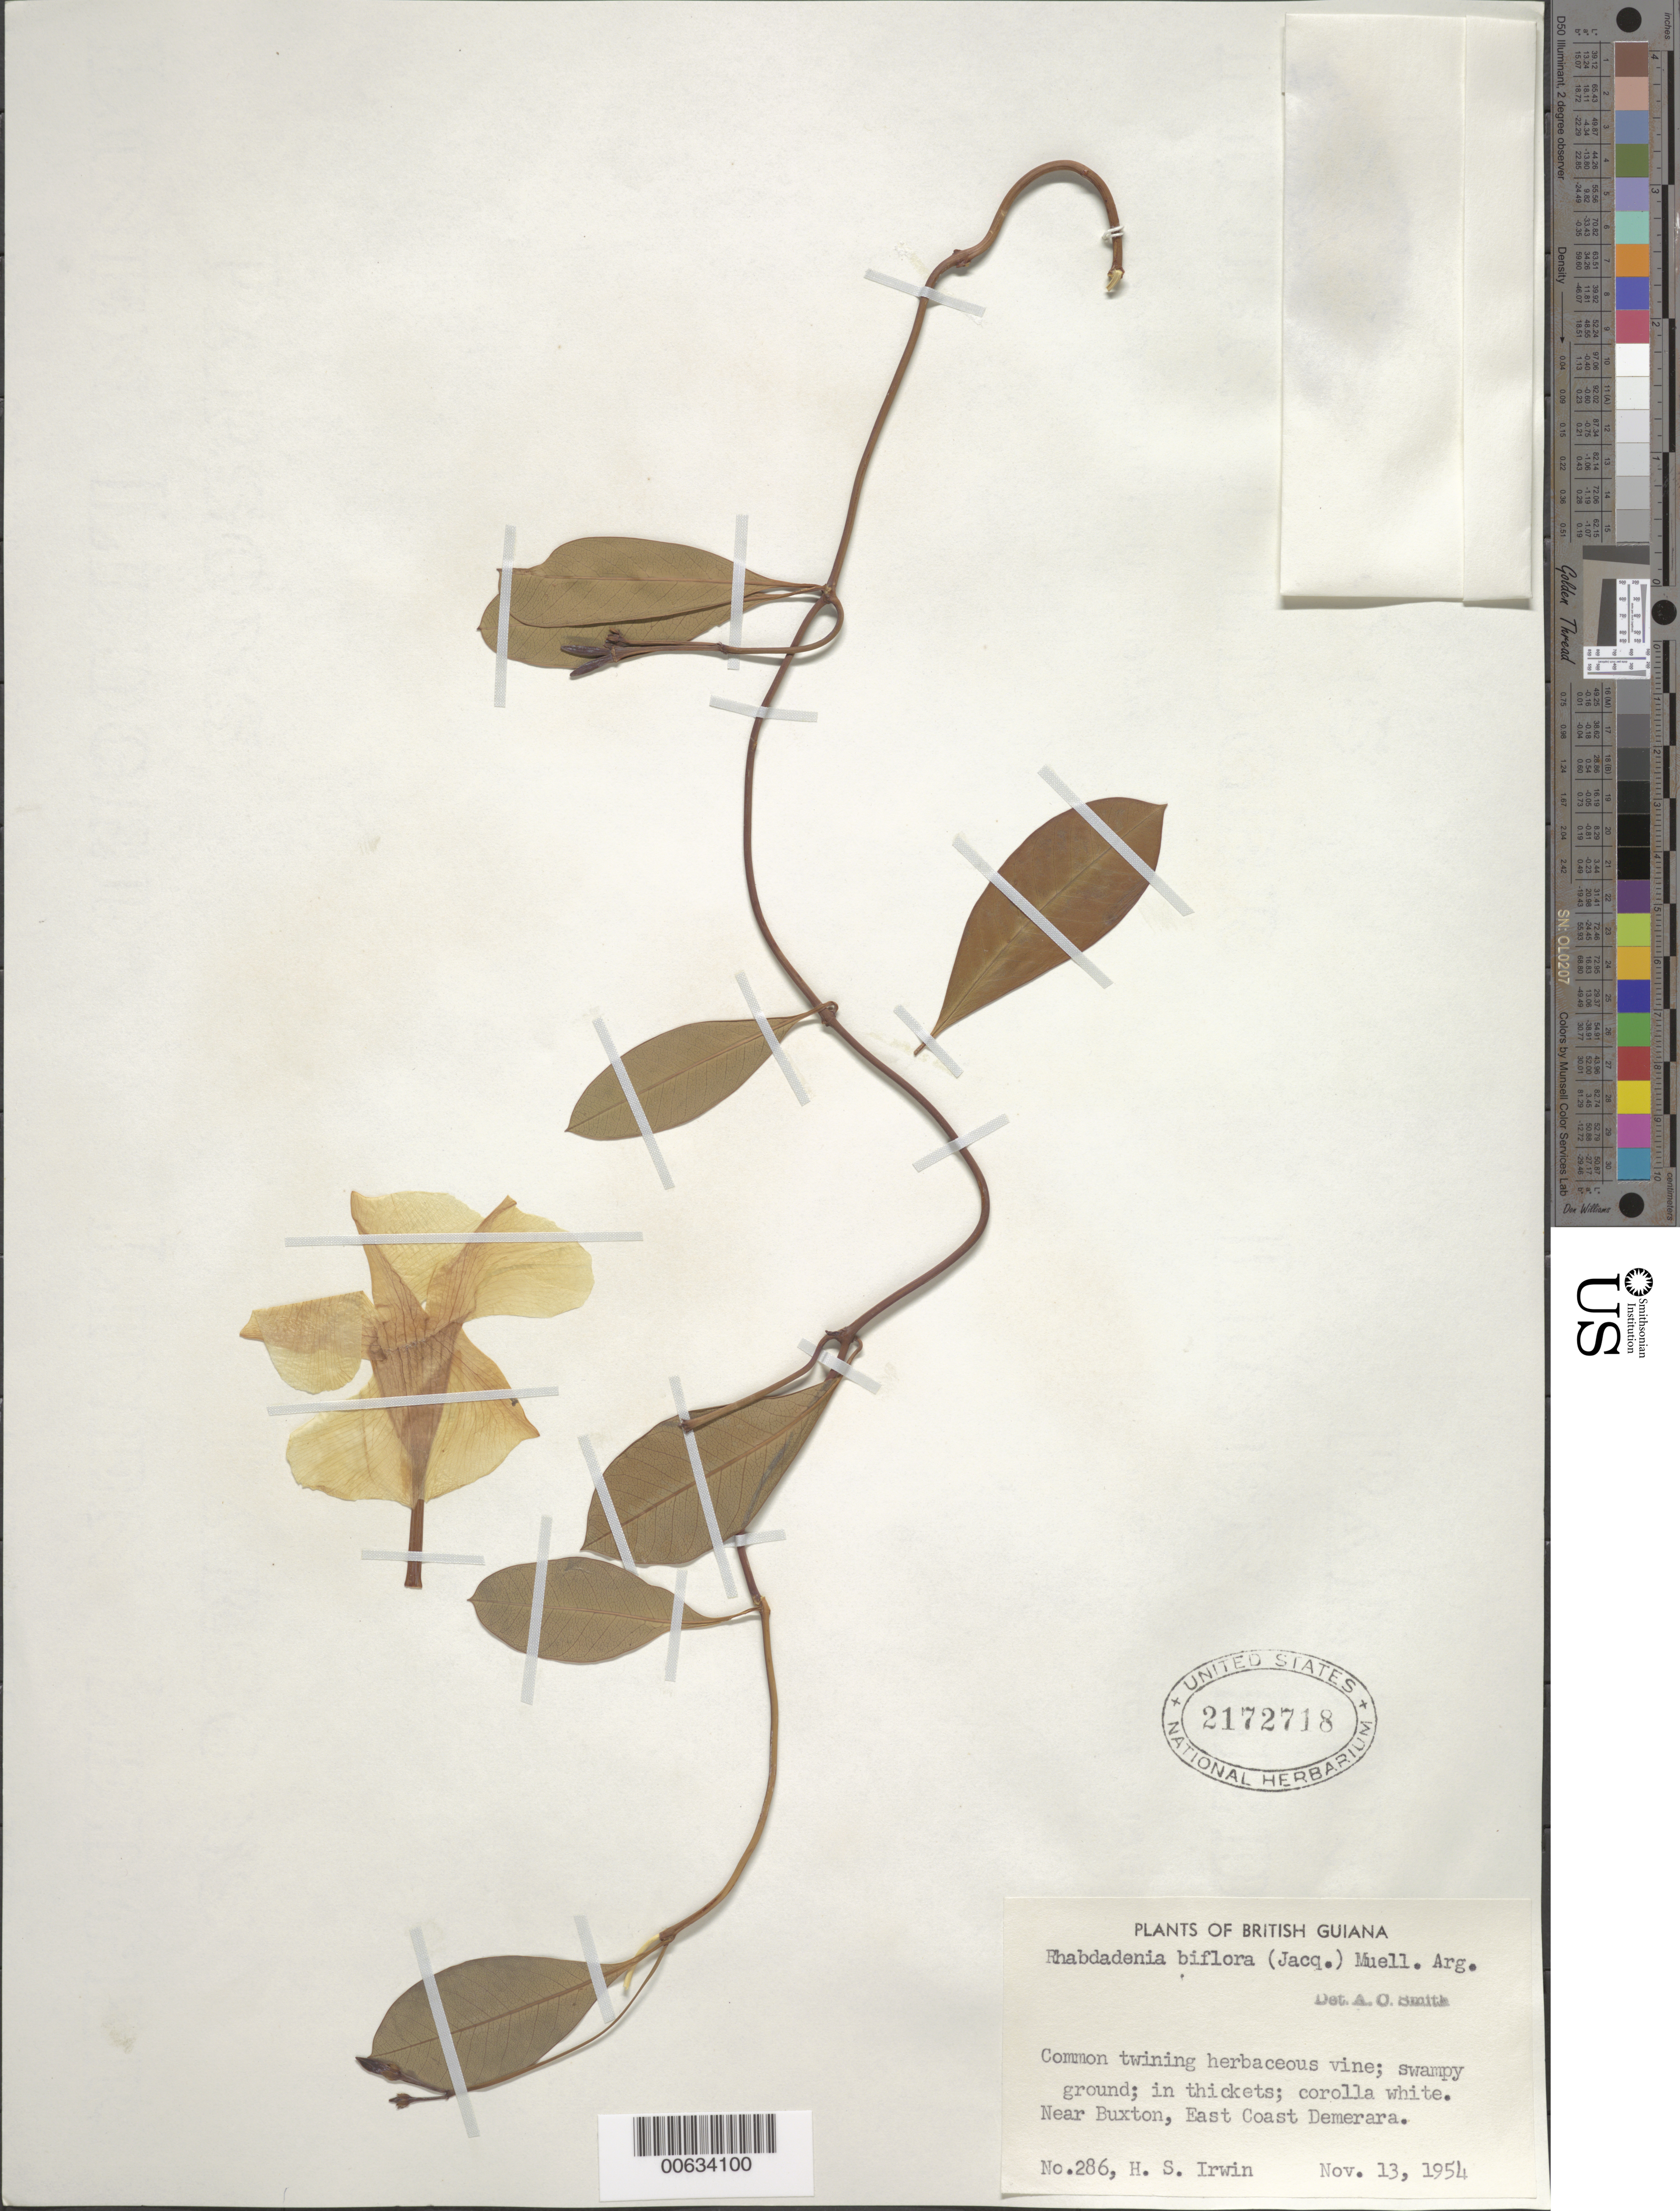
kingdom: Plantae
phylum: Tracheophyta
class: Magnoliopsida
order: Gentianales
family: Apocynaceae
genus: Rhabdadenia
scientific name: Rhabdadenia biflora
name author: (Jacq.) Müll. Arg.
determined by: Smith, A. C.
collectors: H. Irwin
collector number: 286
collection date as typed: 13-Nov-54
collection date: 1954-11-13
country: Guyana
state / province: Demerara-Mahaica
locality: Buxton, near, East Coast Demerara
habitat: Swampy ground; in thickets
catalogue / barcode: US 2172718